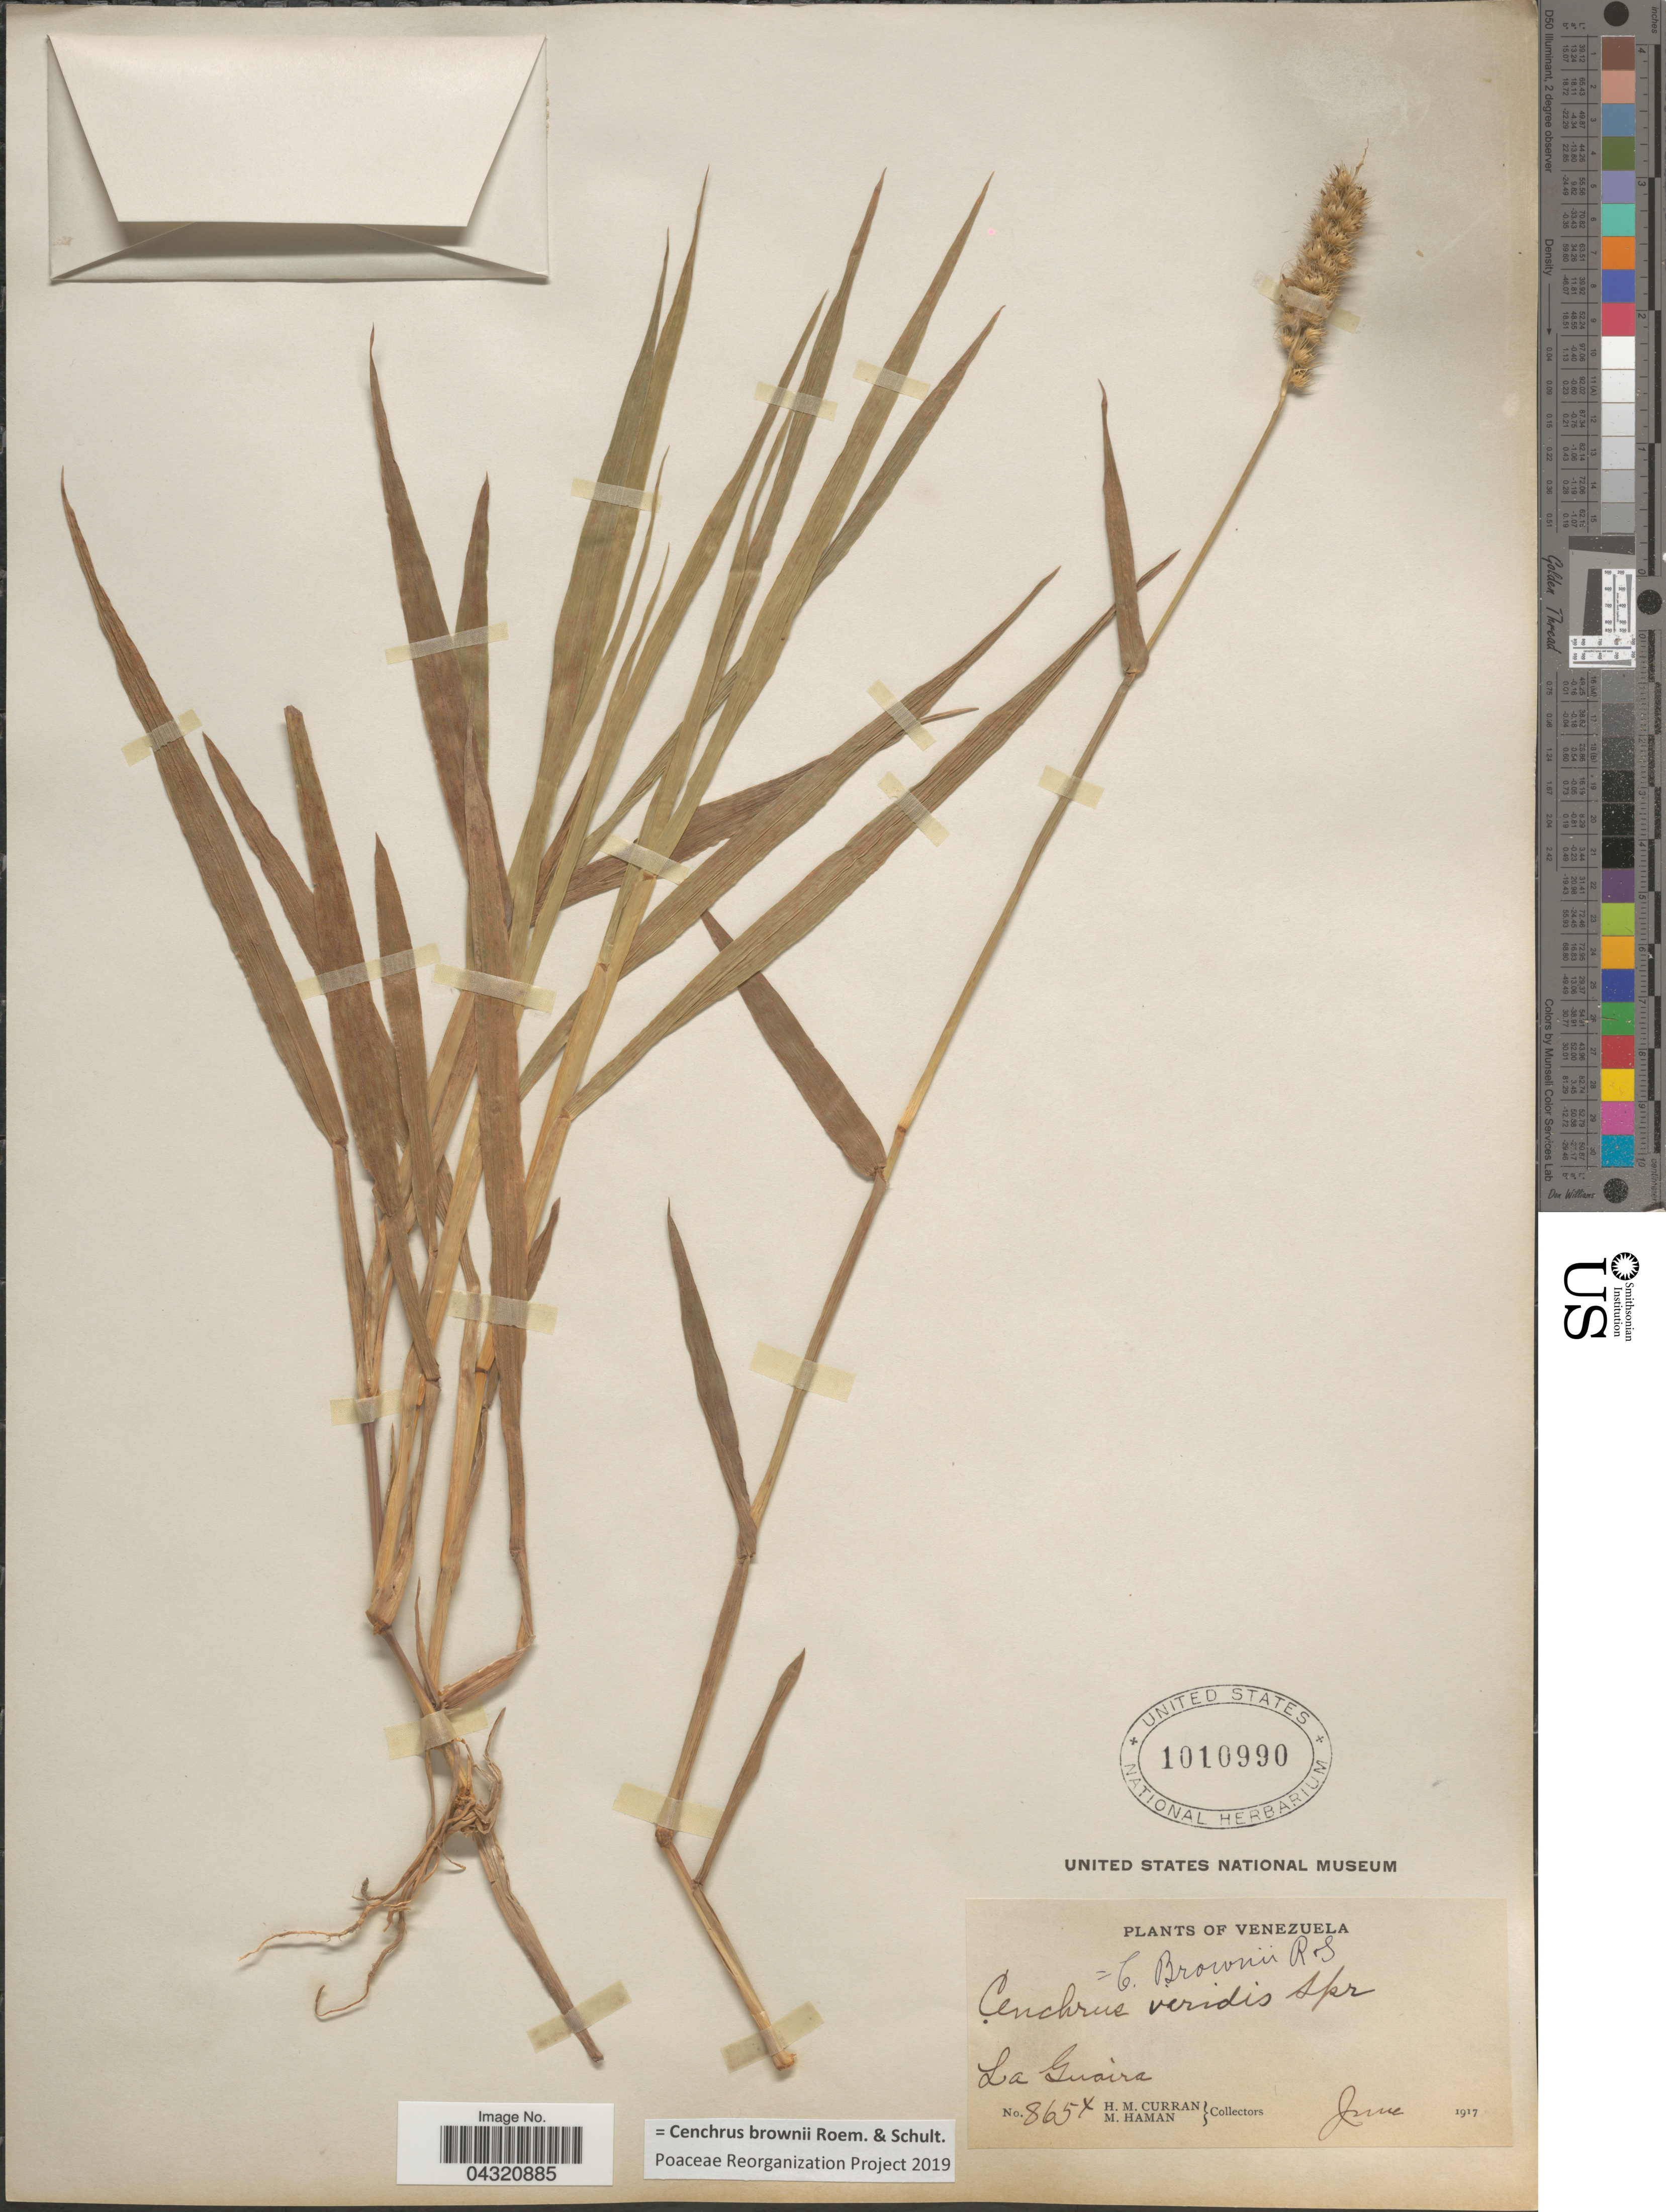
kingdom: Plantae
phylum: Tracheophyta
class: Liliopsida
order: Poales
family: Poaceae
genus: Cenchrus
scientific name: Cenchrus brownii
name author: Roem. & Schult.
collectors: H. M. Curran & M. Haman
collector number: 865X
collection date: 1917-06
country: Venezuela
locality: La Guaira.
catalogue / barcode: US 1010990